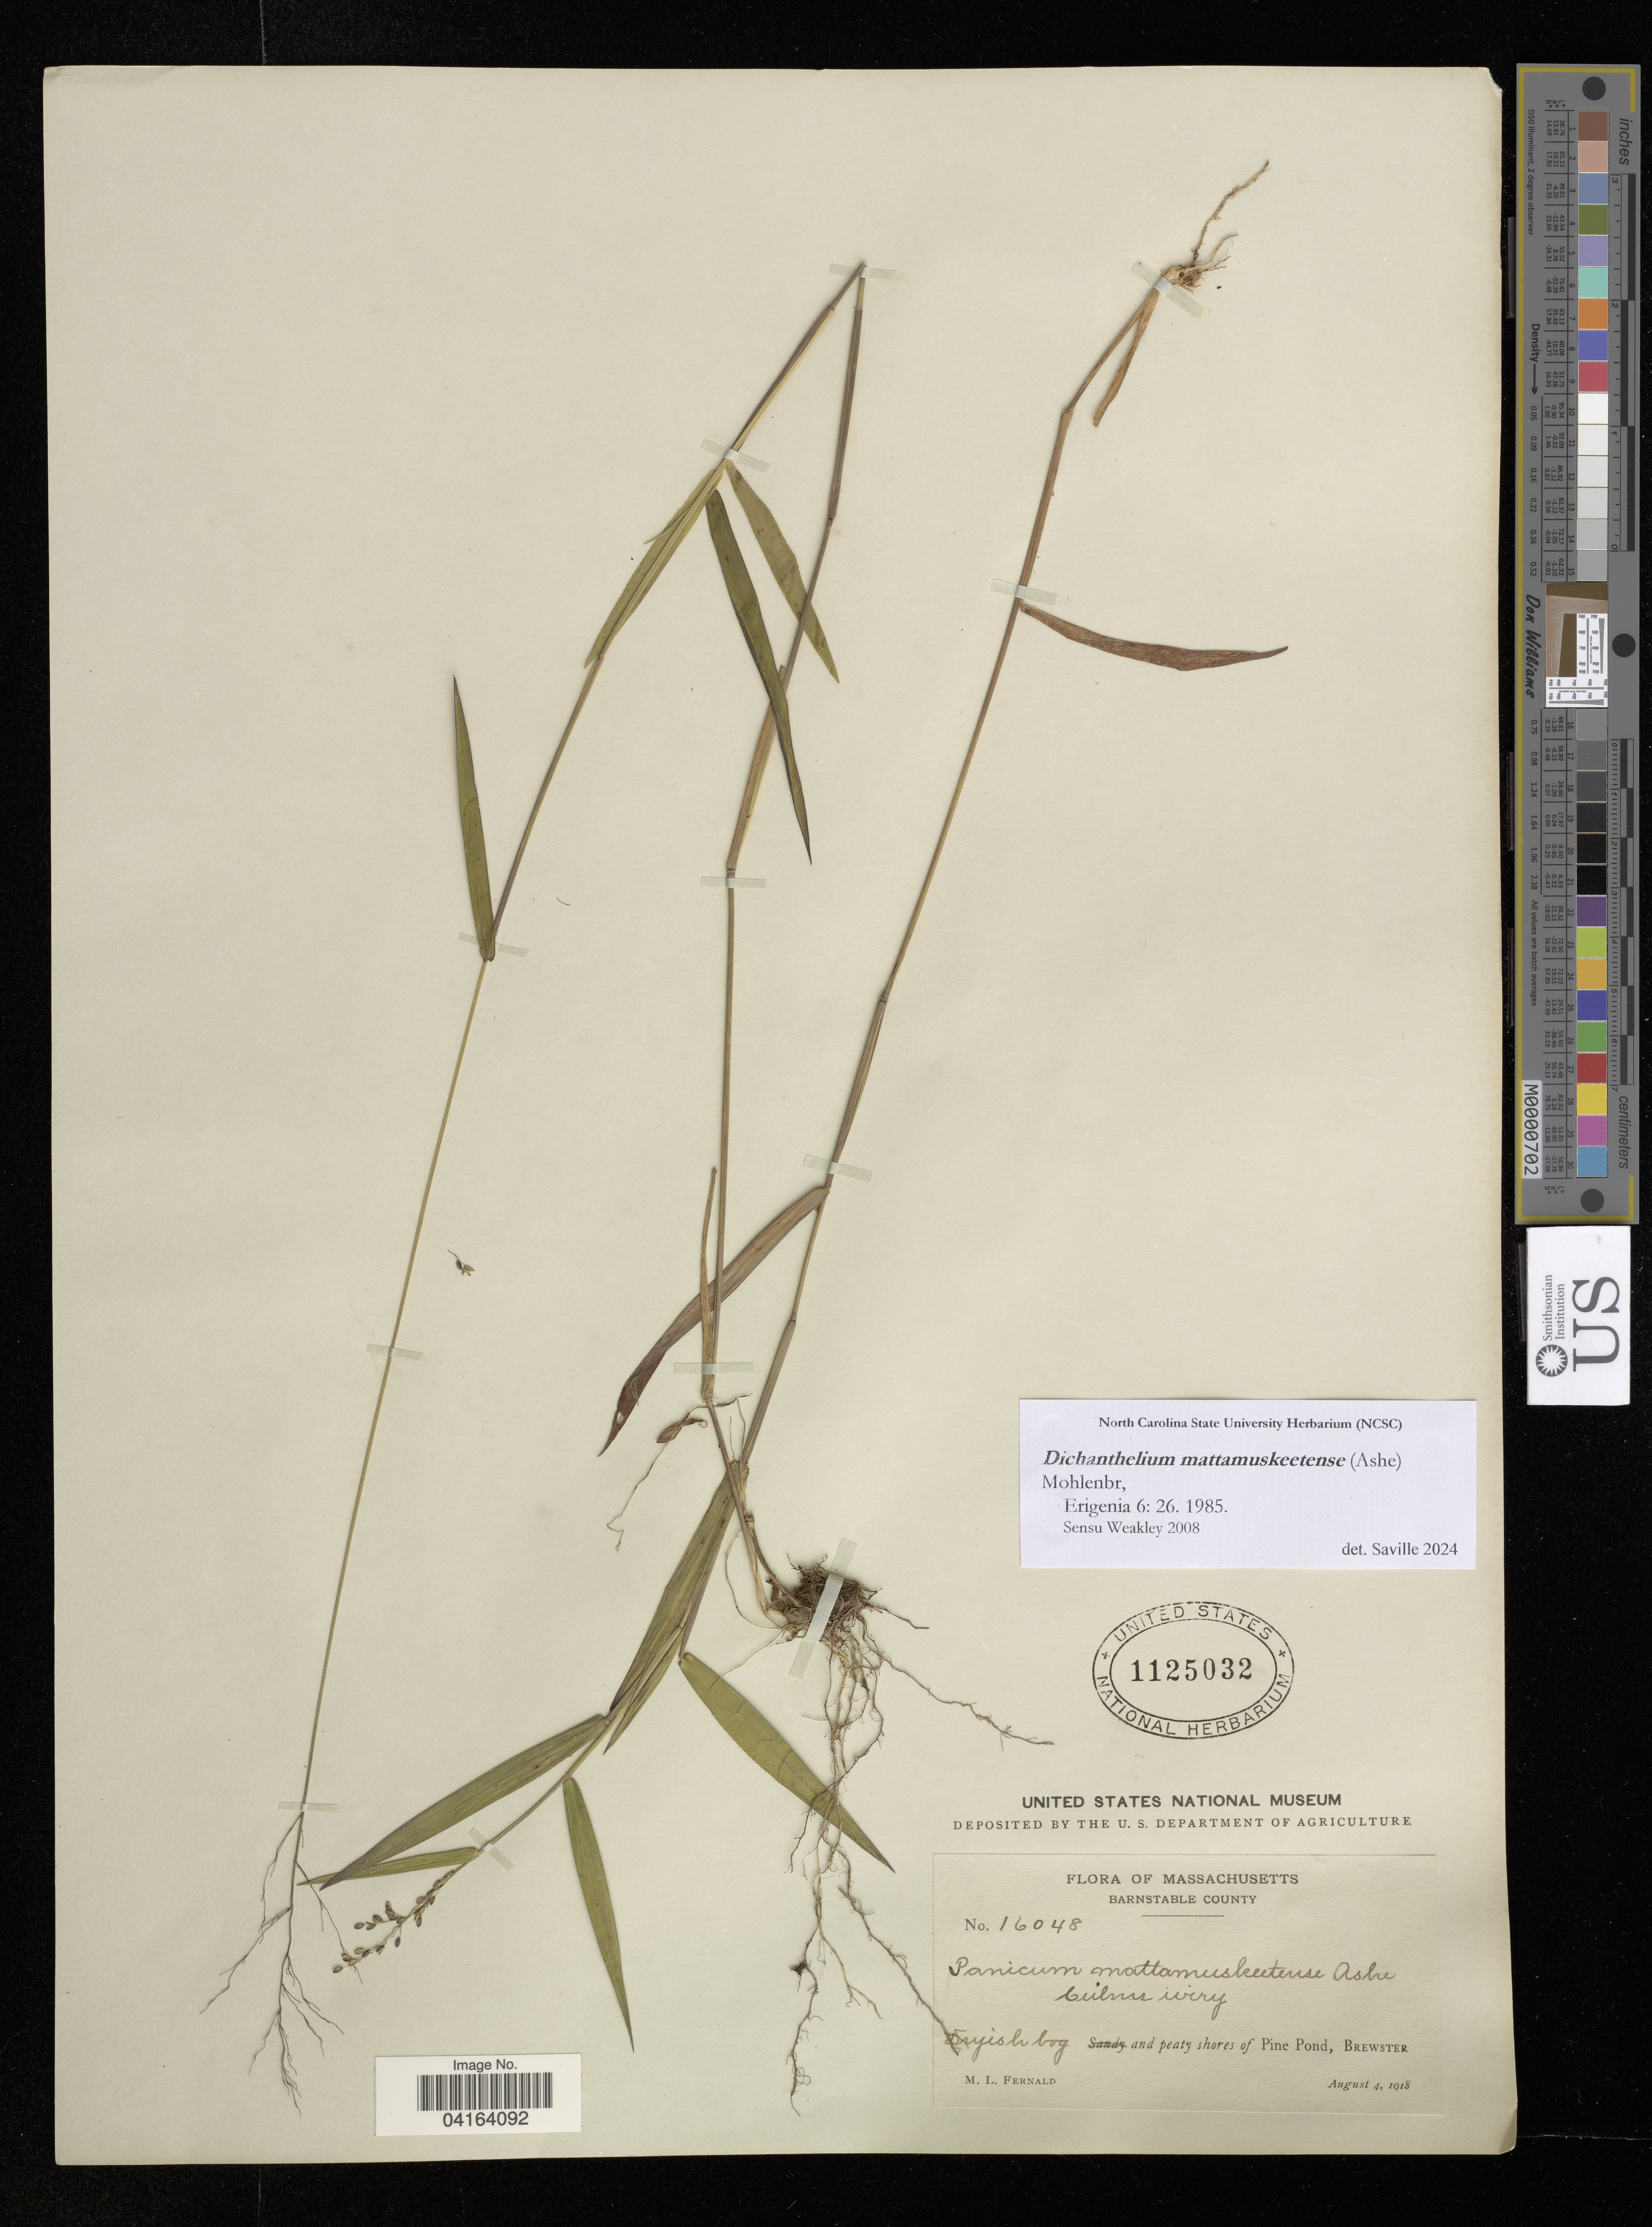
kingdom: Plantae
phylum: Tracheophyta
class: Liliopsida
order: Poales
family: Poaceae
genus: Dichanthelium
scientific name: Dichanthelium mattamuskeetense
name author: (Ashe) Mohlenbr.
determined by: Saville, A. C., (NCSC), North Carolina State University (UNITED STATES)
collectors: M. L. Fernald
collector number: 16048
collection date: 1918-08-04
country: United States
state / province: Massachusetts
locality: Barnstable County. Pine Pond, Brewster.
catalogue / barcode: US 1125032